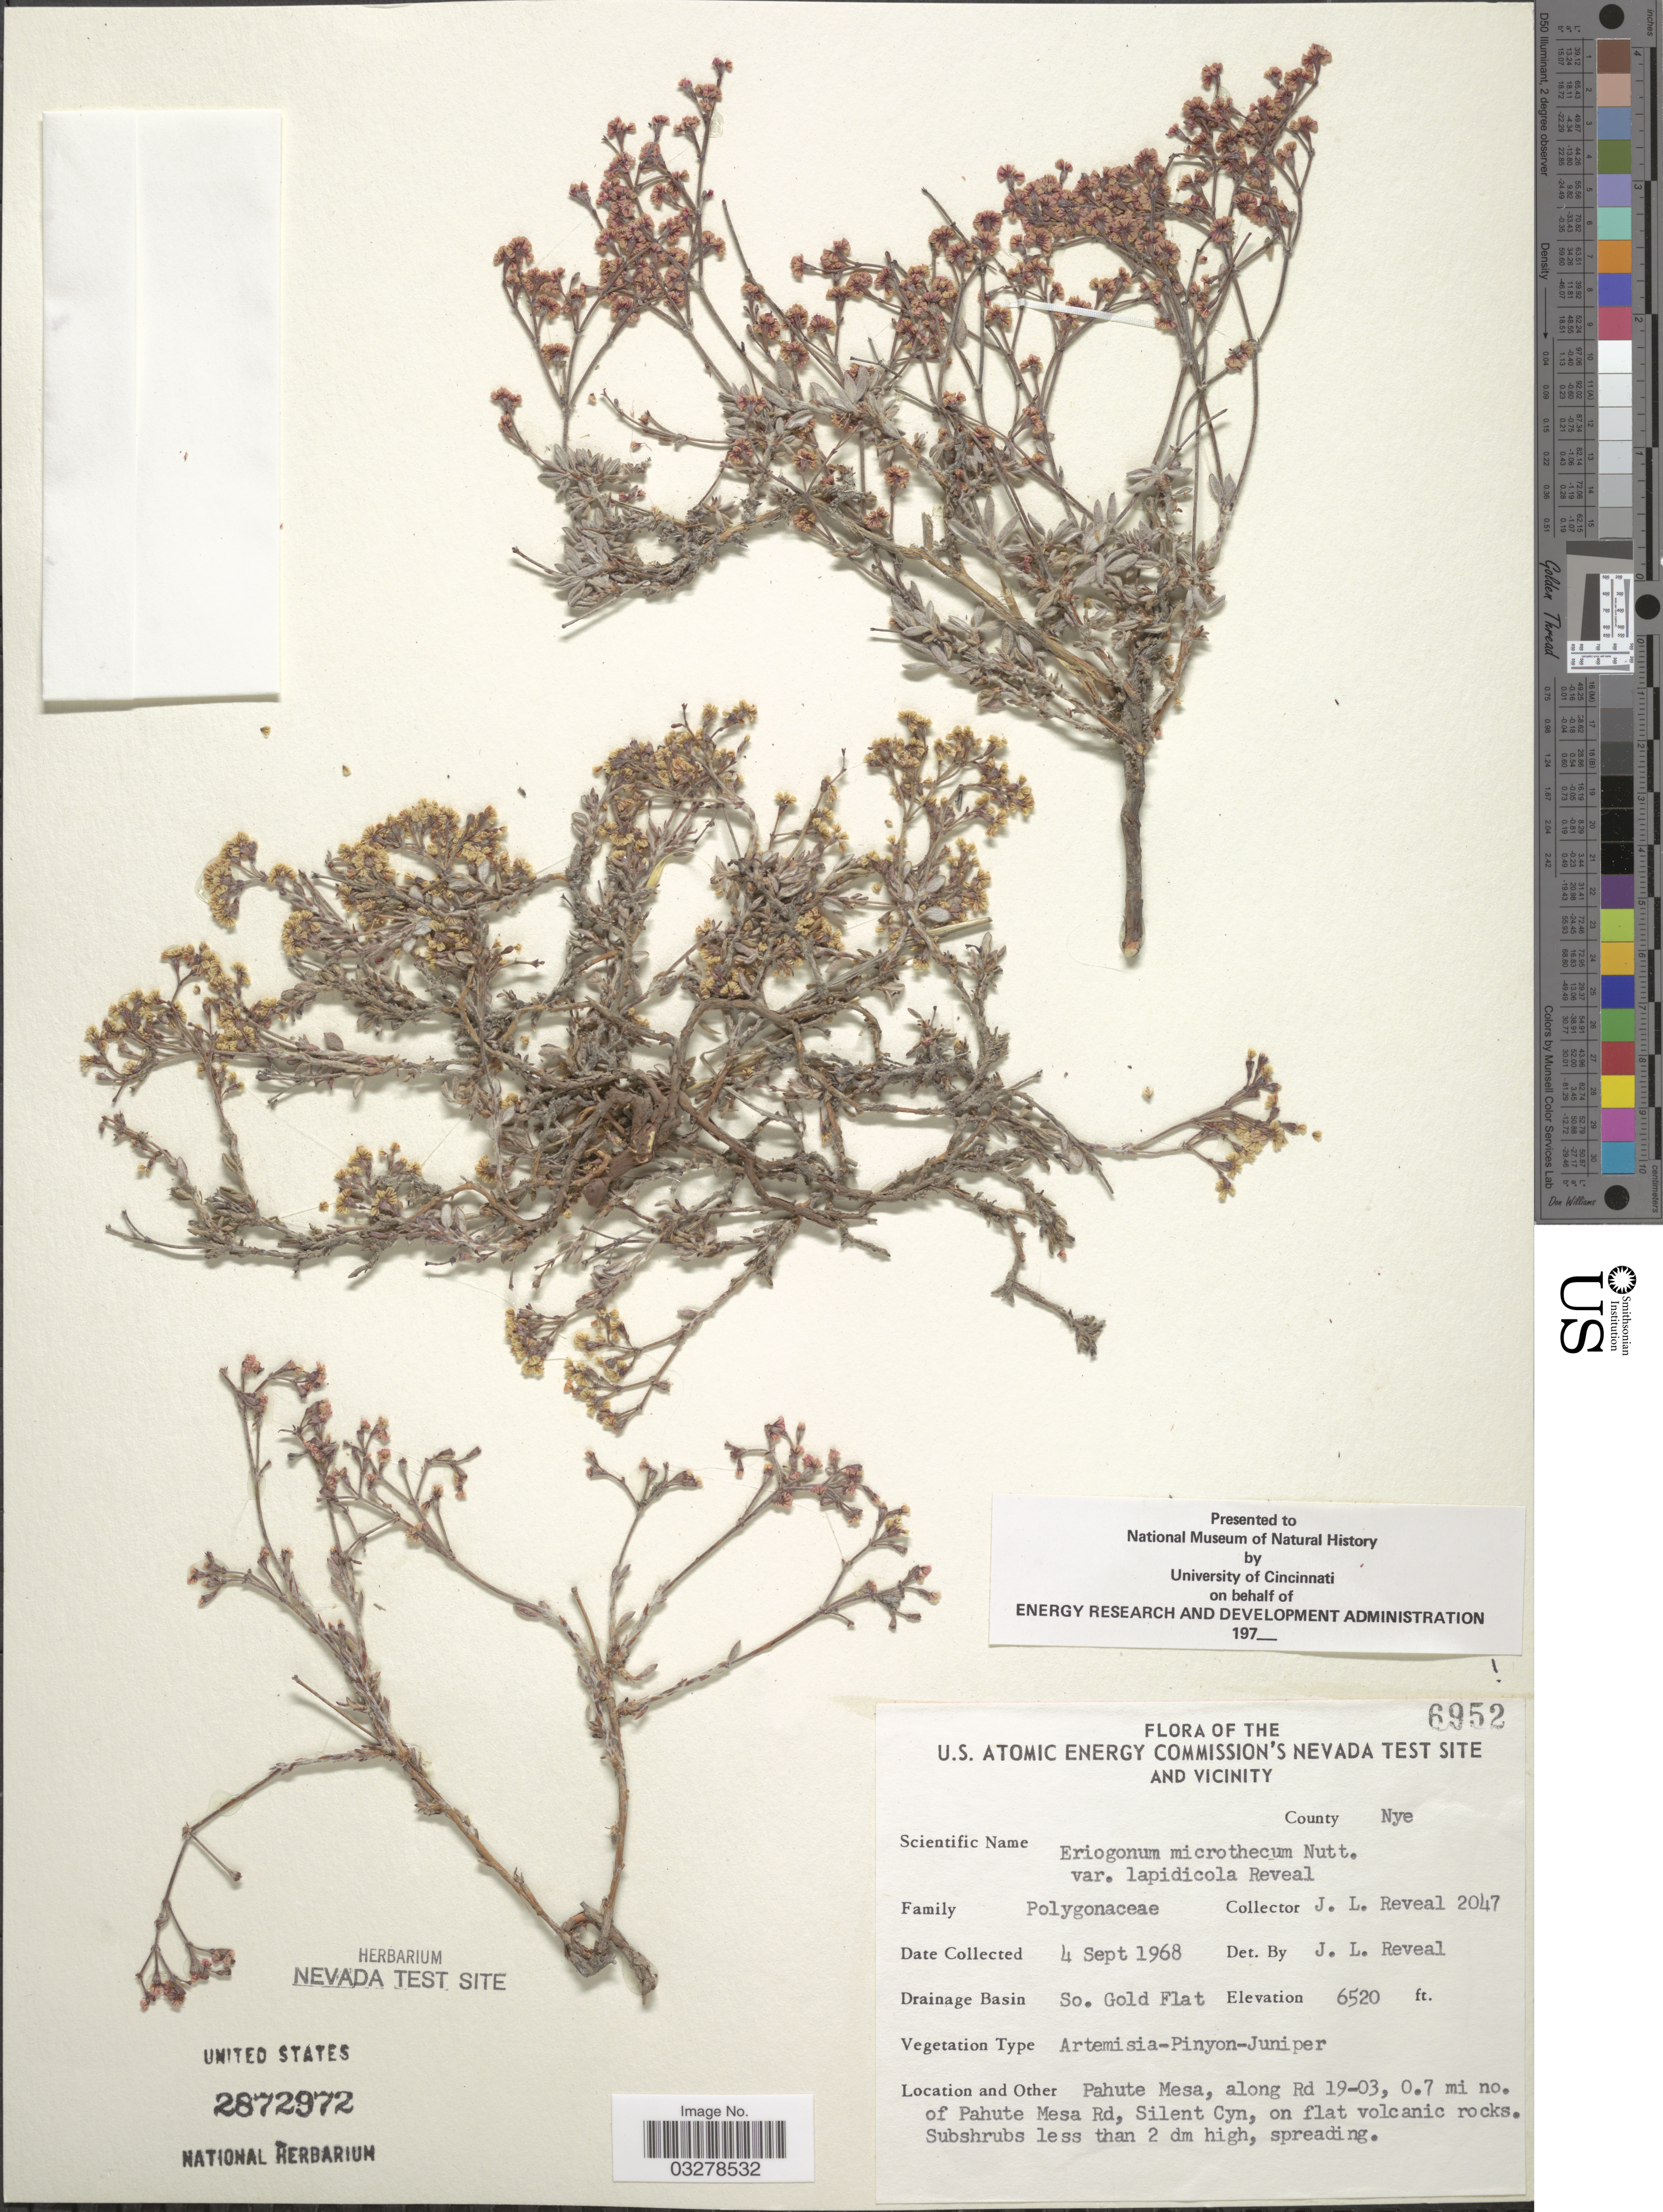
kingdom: Plantae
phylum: Tracheophyta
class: Magnoliopsida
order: Caryophyllales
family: Polygonaceae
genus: Eriogonum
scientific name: Eriogonum microtheca var. lapidicola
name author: Reveal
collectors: J. L. Reveal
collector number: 6952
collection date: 1968-09-04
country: United States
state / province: Nevada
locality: U.S. Atomic Energy Commission's Nevada Test Site and Vicinity. County Nye. Drainage Basin So. Gold Flat. Pahute Mesa, along Rd 19-03, 0.7 mi no. of Pahute Mesa Rd, Silent Cyn.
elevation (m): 1987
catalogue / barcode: US 2872972